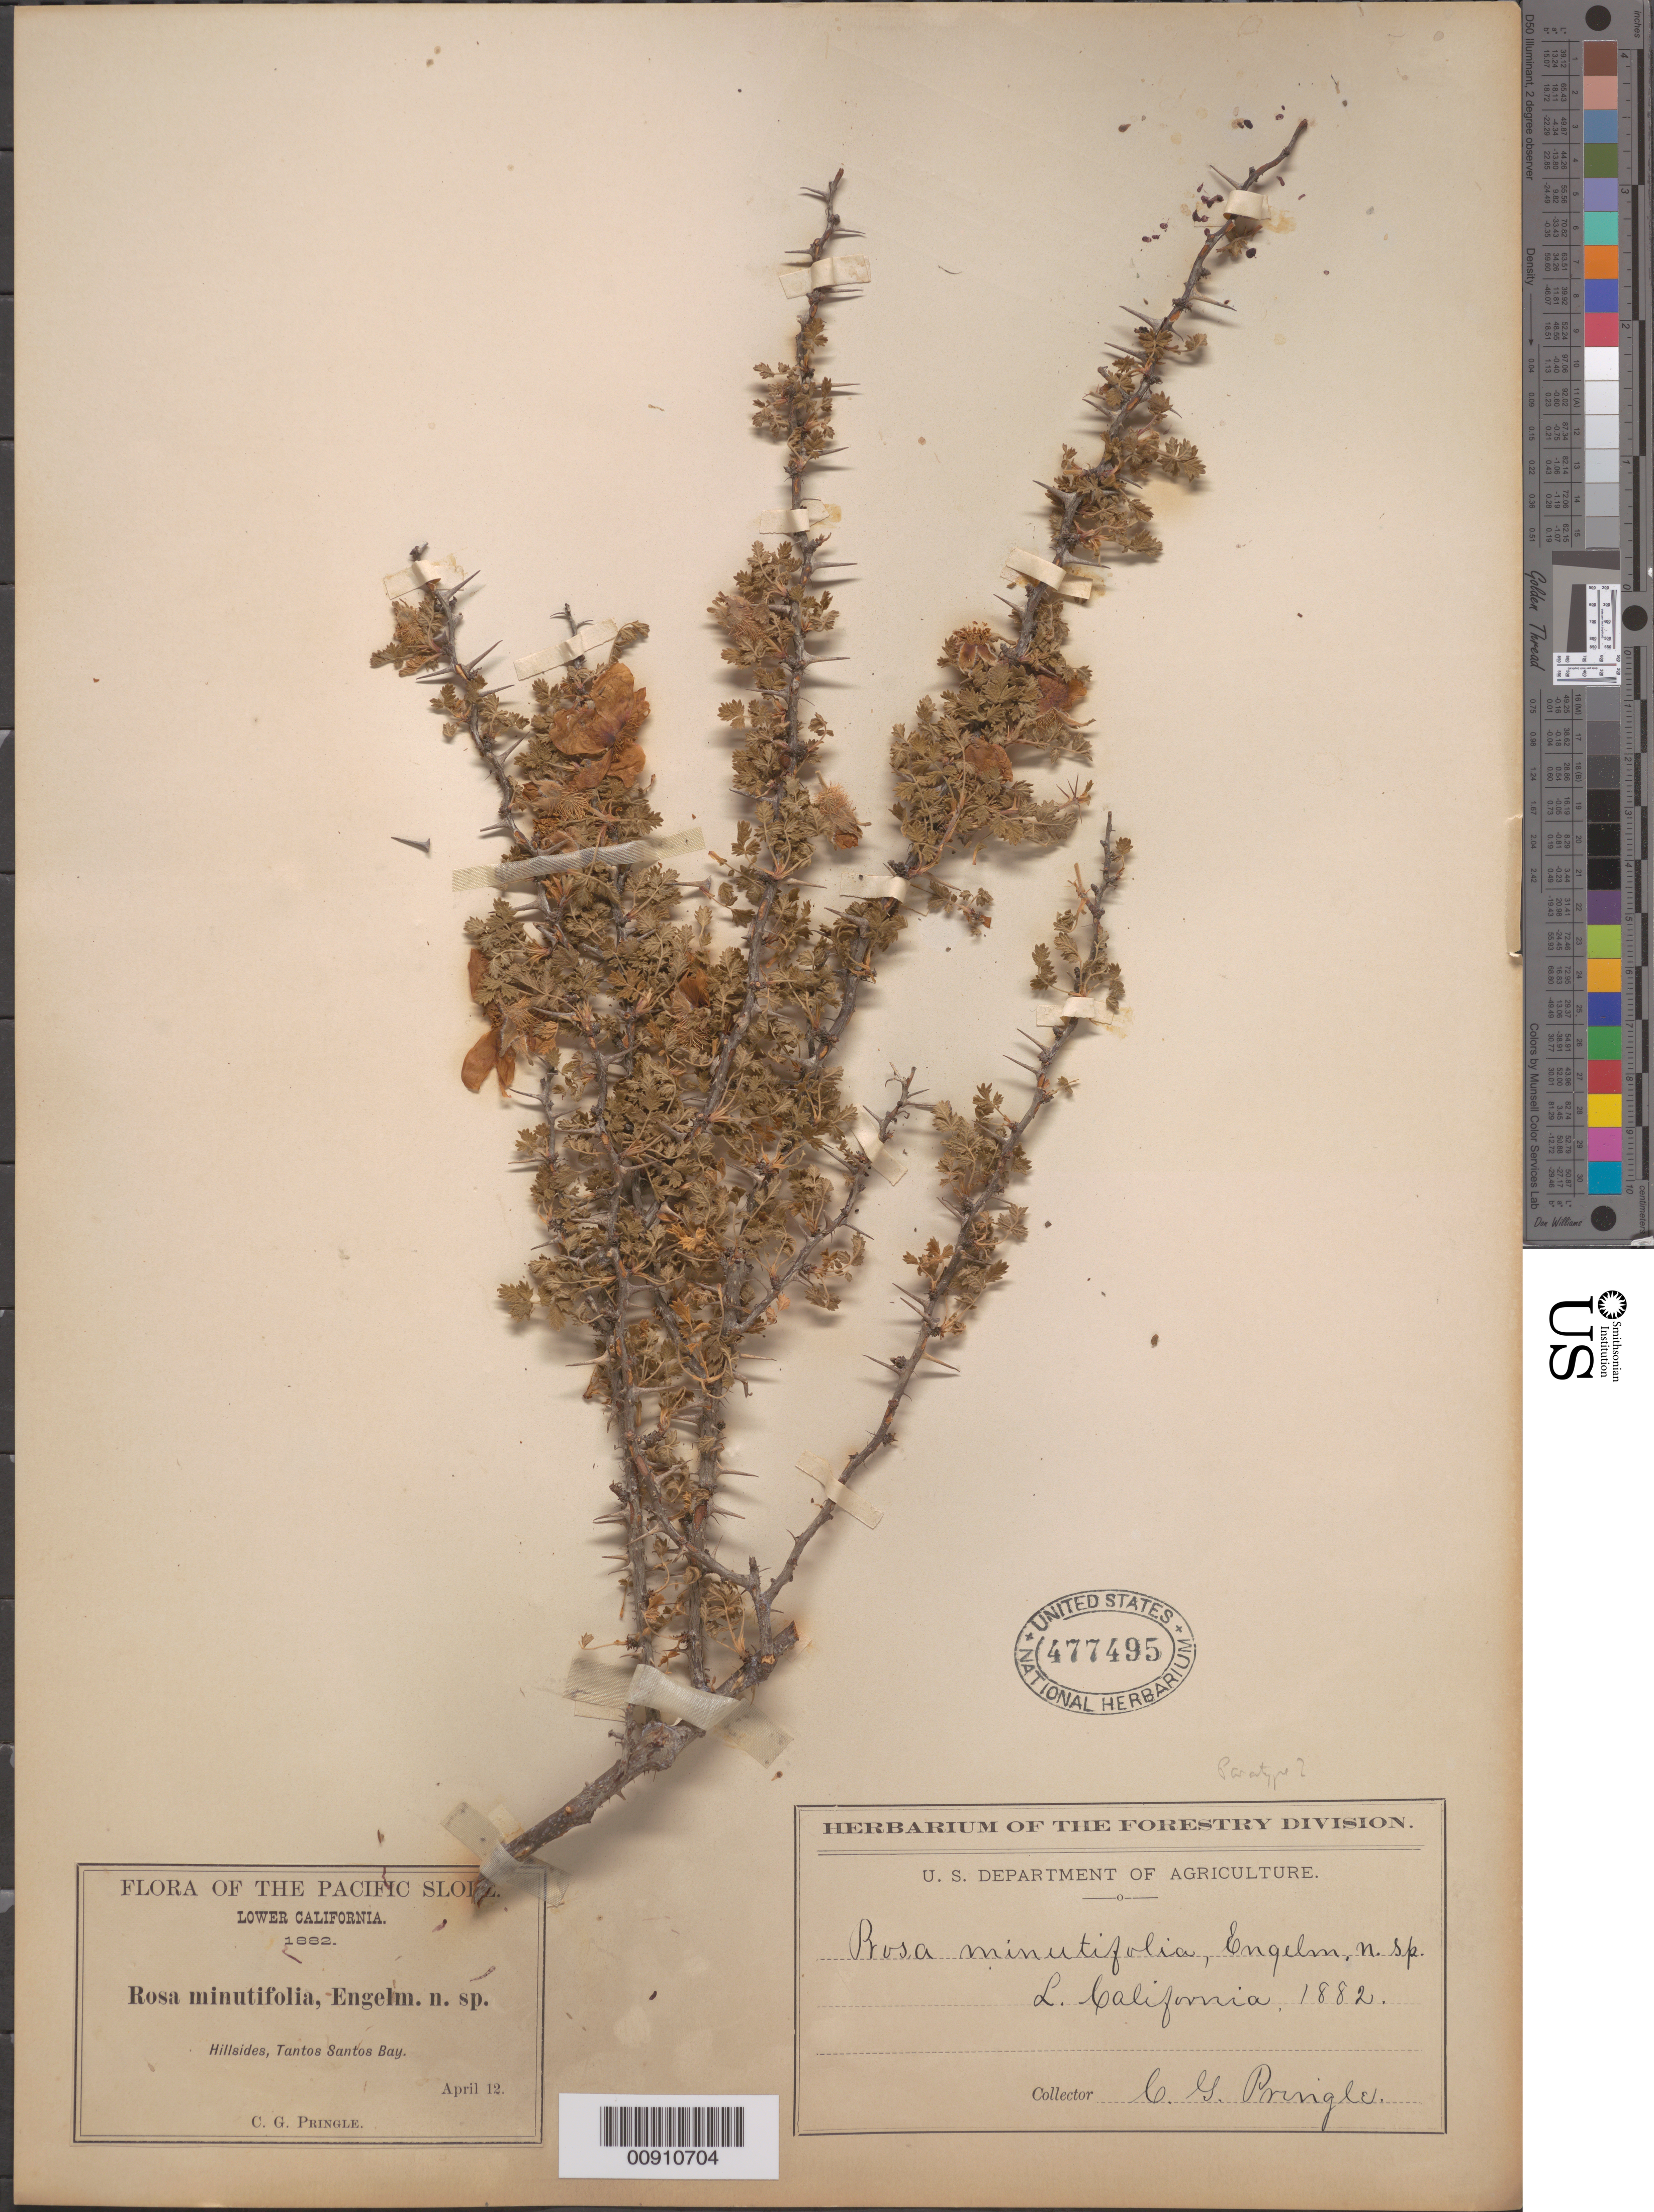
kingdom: Plantae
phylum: Tracheophyta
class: Magnoliopsida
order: Rosales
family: Rosaceae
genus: Rosa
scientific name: Rosa minutifolia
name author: Engelm. in Parry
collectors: C. G. Pringle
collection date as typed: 12 Apr 1882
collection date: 1882-04-12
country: Mexico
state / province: Baja California Norte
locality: Todos Santos Bay, Lower California.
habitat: Hillsides.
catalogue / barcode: US 477495